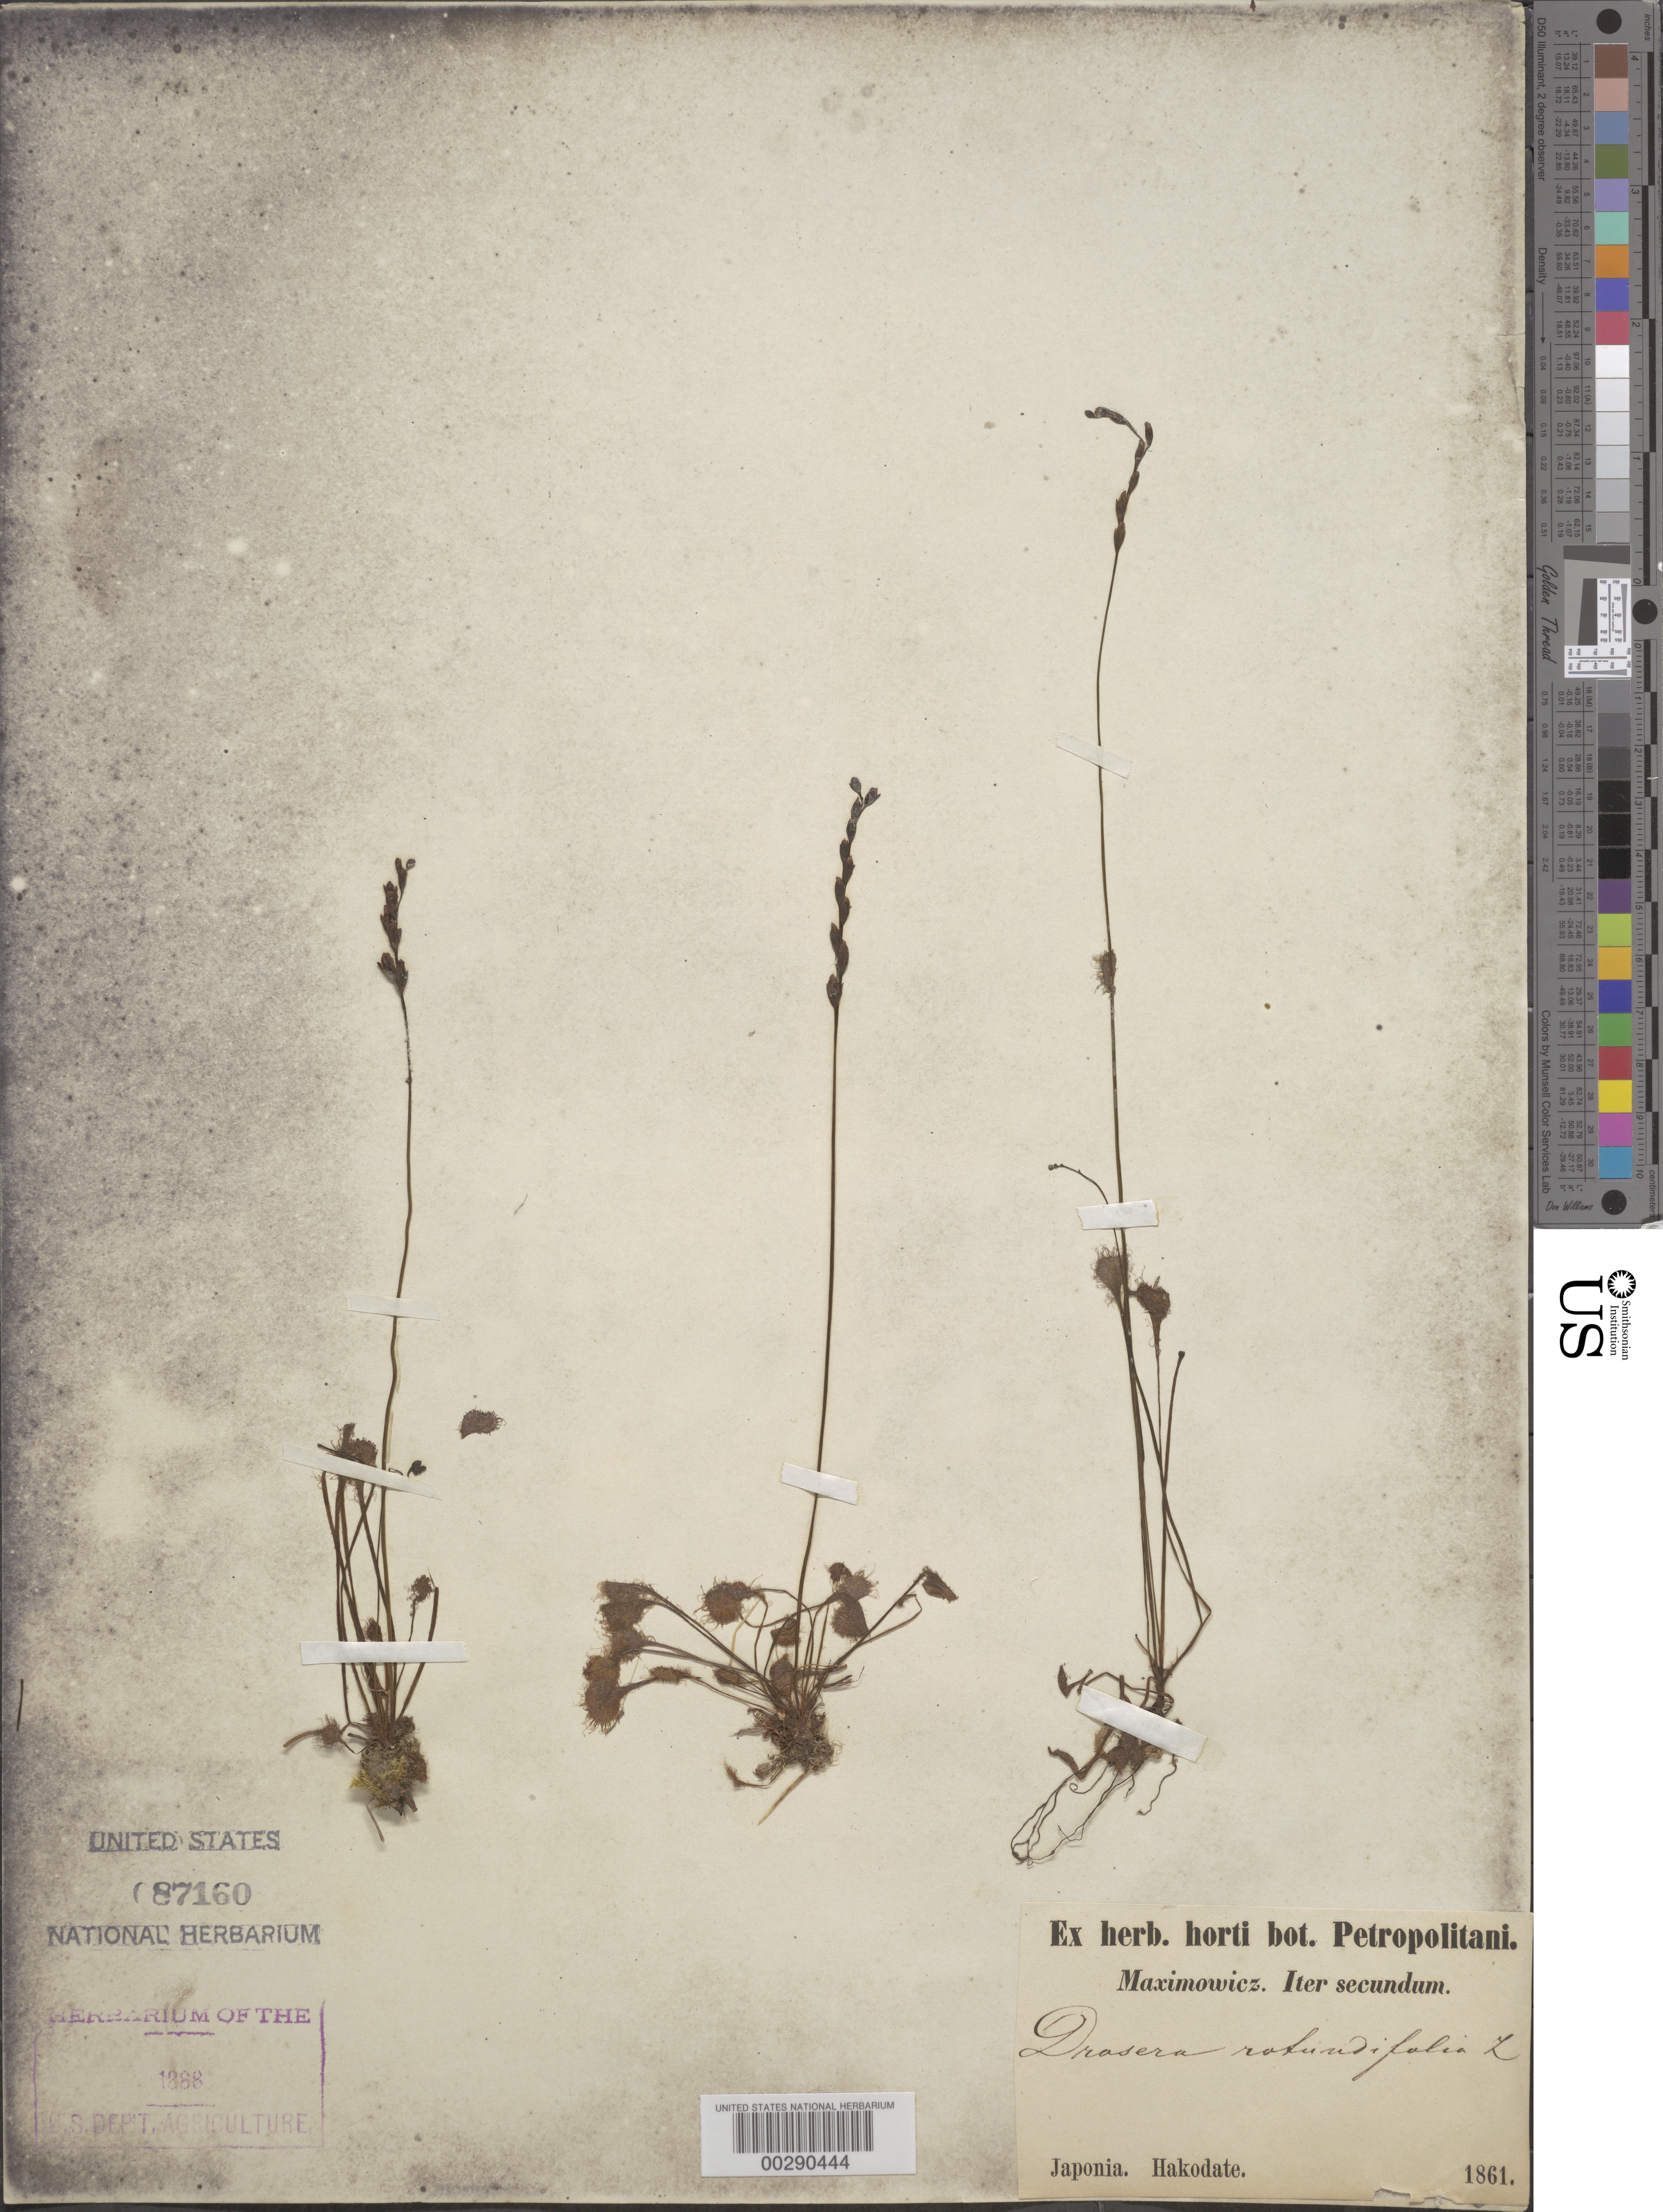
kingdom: Plantae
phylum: Tracheophyta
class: Magnoliopsida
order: Caryophyllales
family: Droseraceae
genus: Drosera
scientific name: Drosera rotundifolia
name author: L.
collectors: C. J. Maximowicz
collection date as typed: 1861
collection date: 1861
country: Japan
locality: Hakodate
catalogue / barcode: US 87160